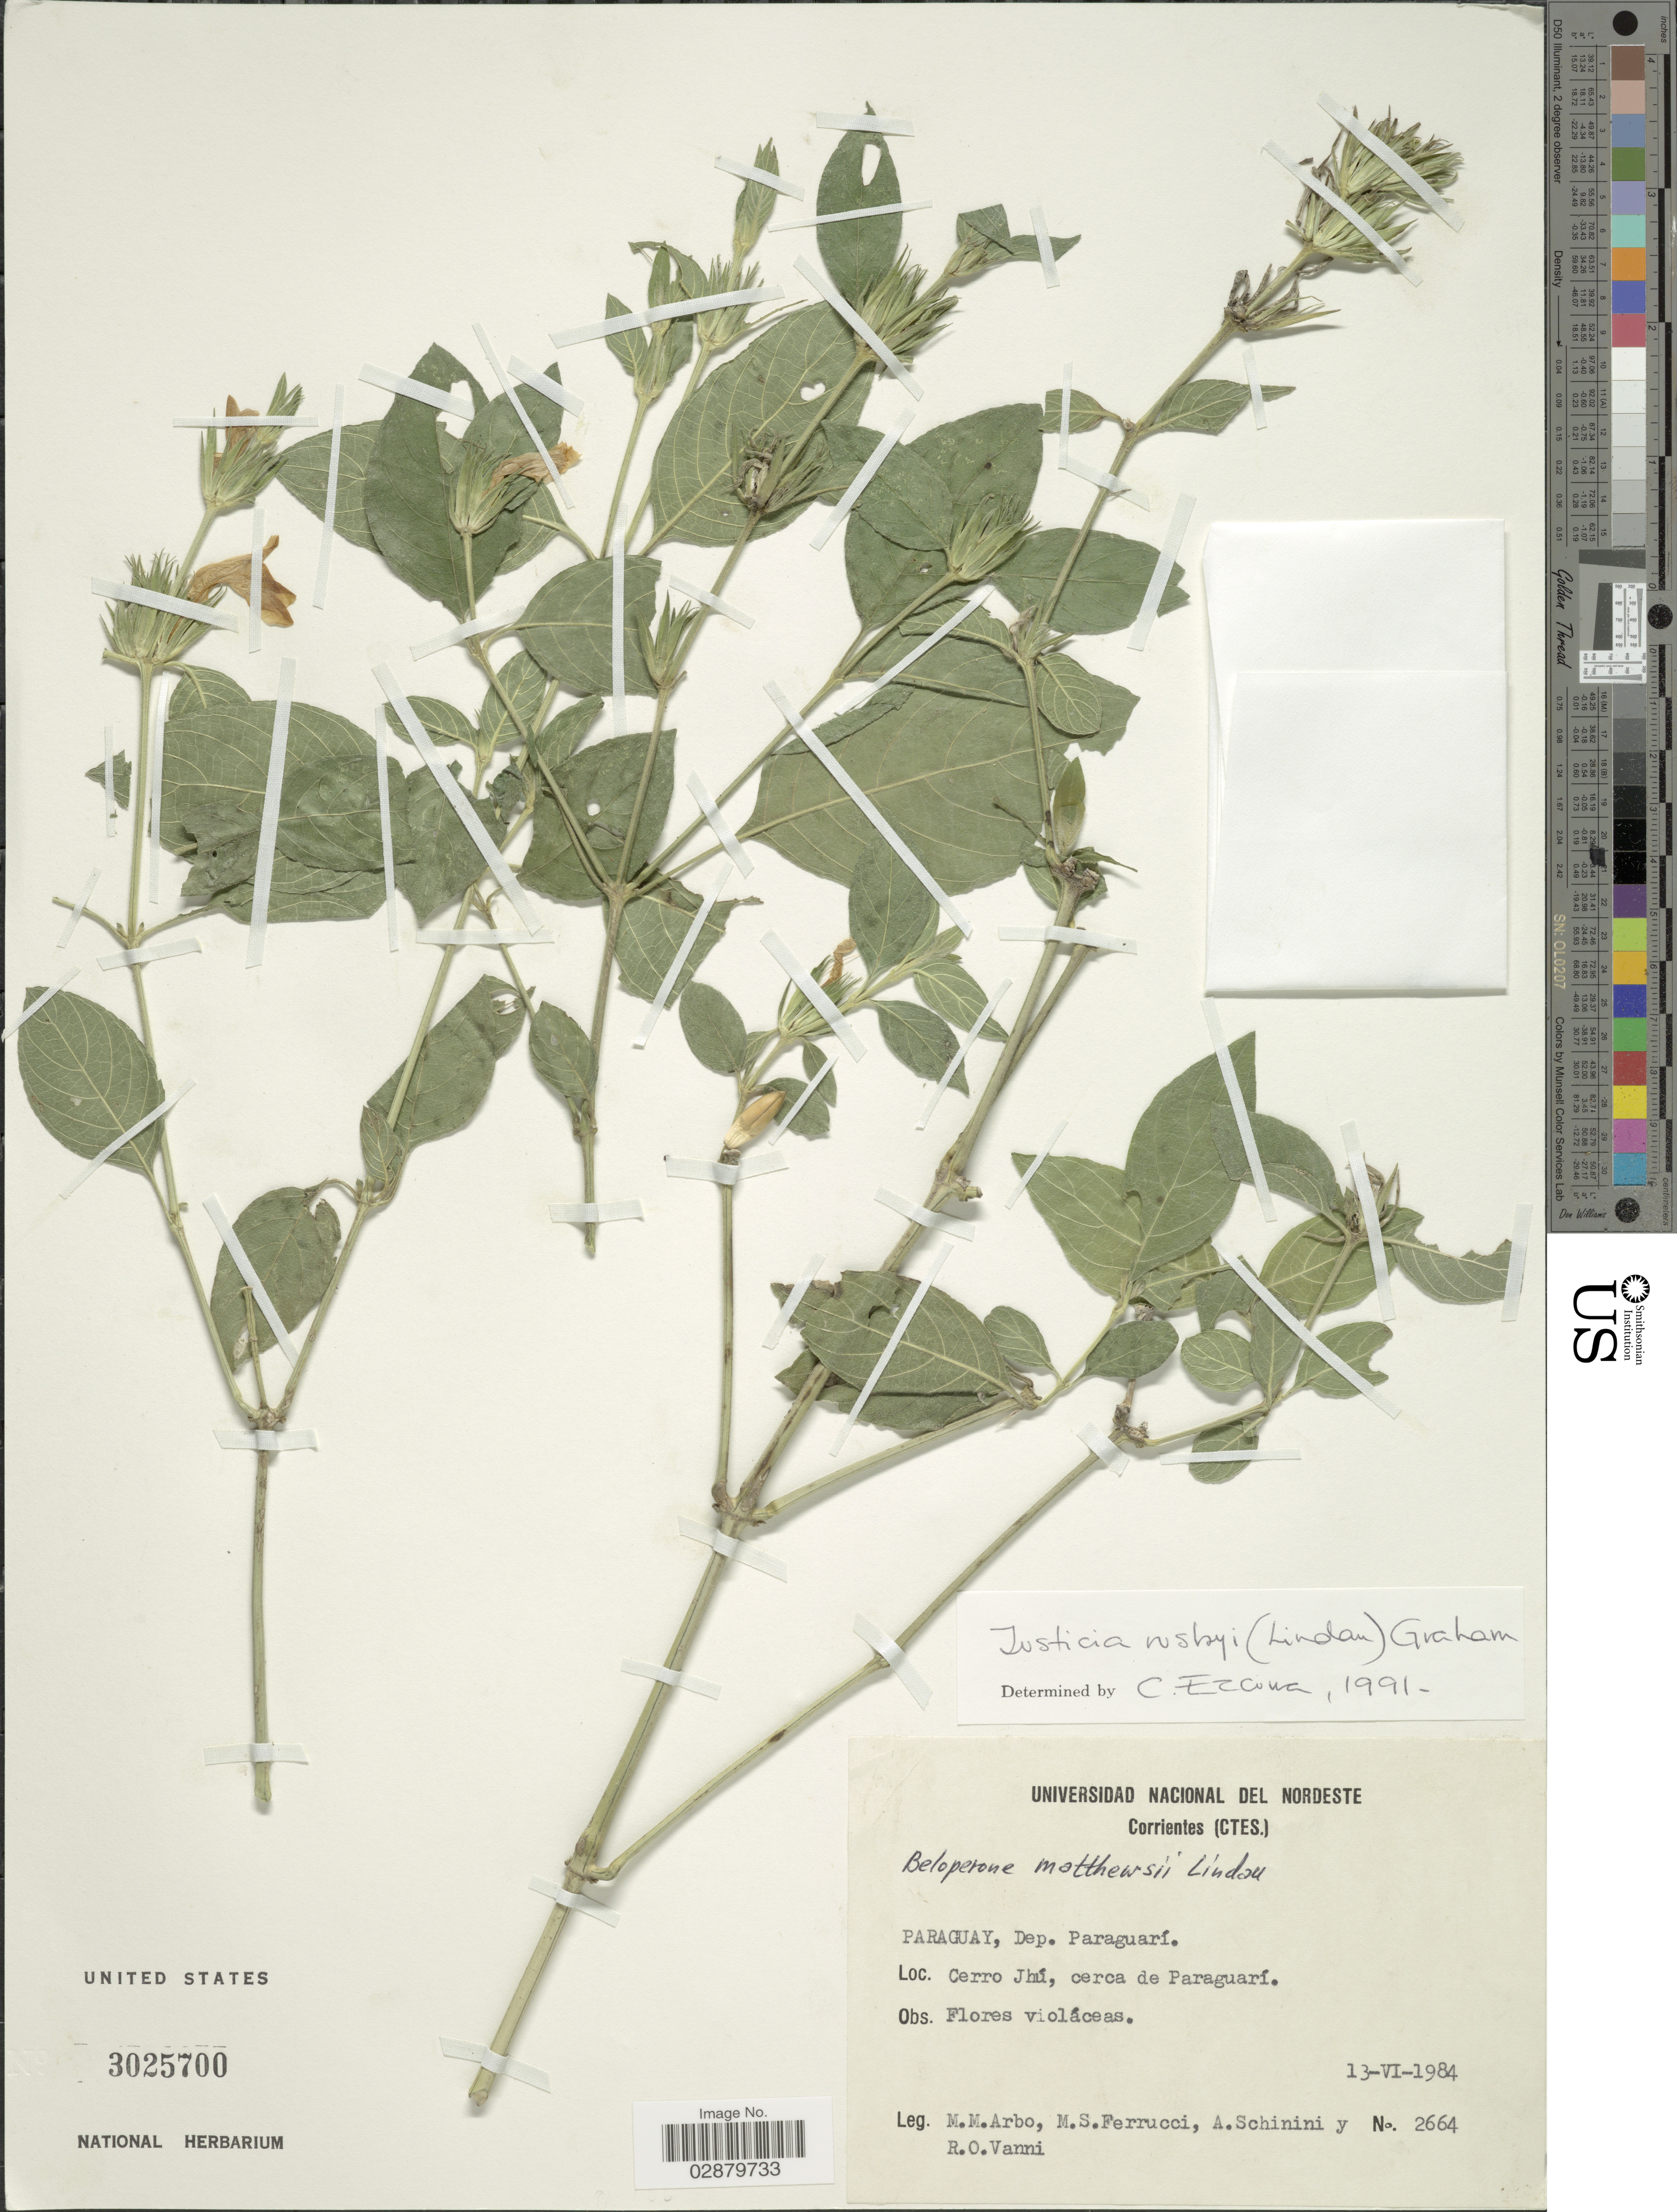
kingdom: Plantae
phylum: Tracheophyta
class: Magnoliopsida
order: Lamiales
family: Acanthaceae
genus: Justicia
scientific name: Justicia matthewsii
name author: (Lindau) Rusby ex Dyer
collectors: M. M. Arbo, M. S. Ferrucci, A. Schinini & R. O. Vanni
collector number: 2664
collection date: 1984-06-13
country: Paraguay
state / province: Paraguari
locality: Dep. Paraguarí. Cerro Jhú, cerca de Paraguarí.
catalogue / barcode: US 3025700